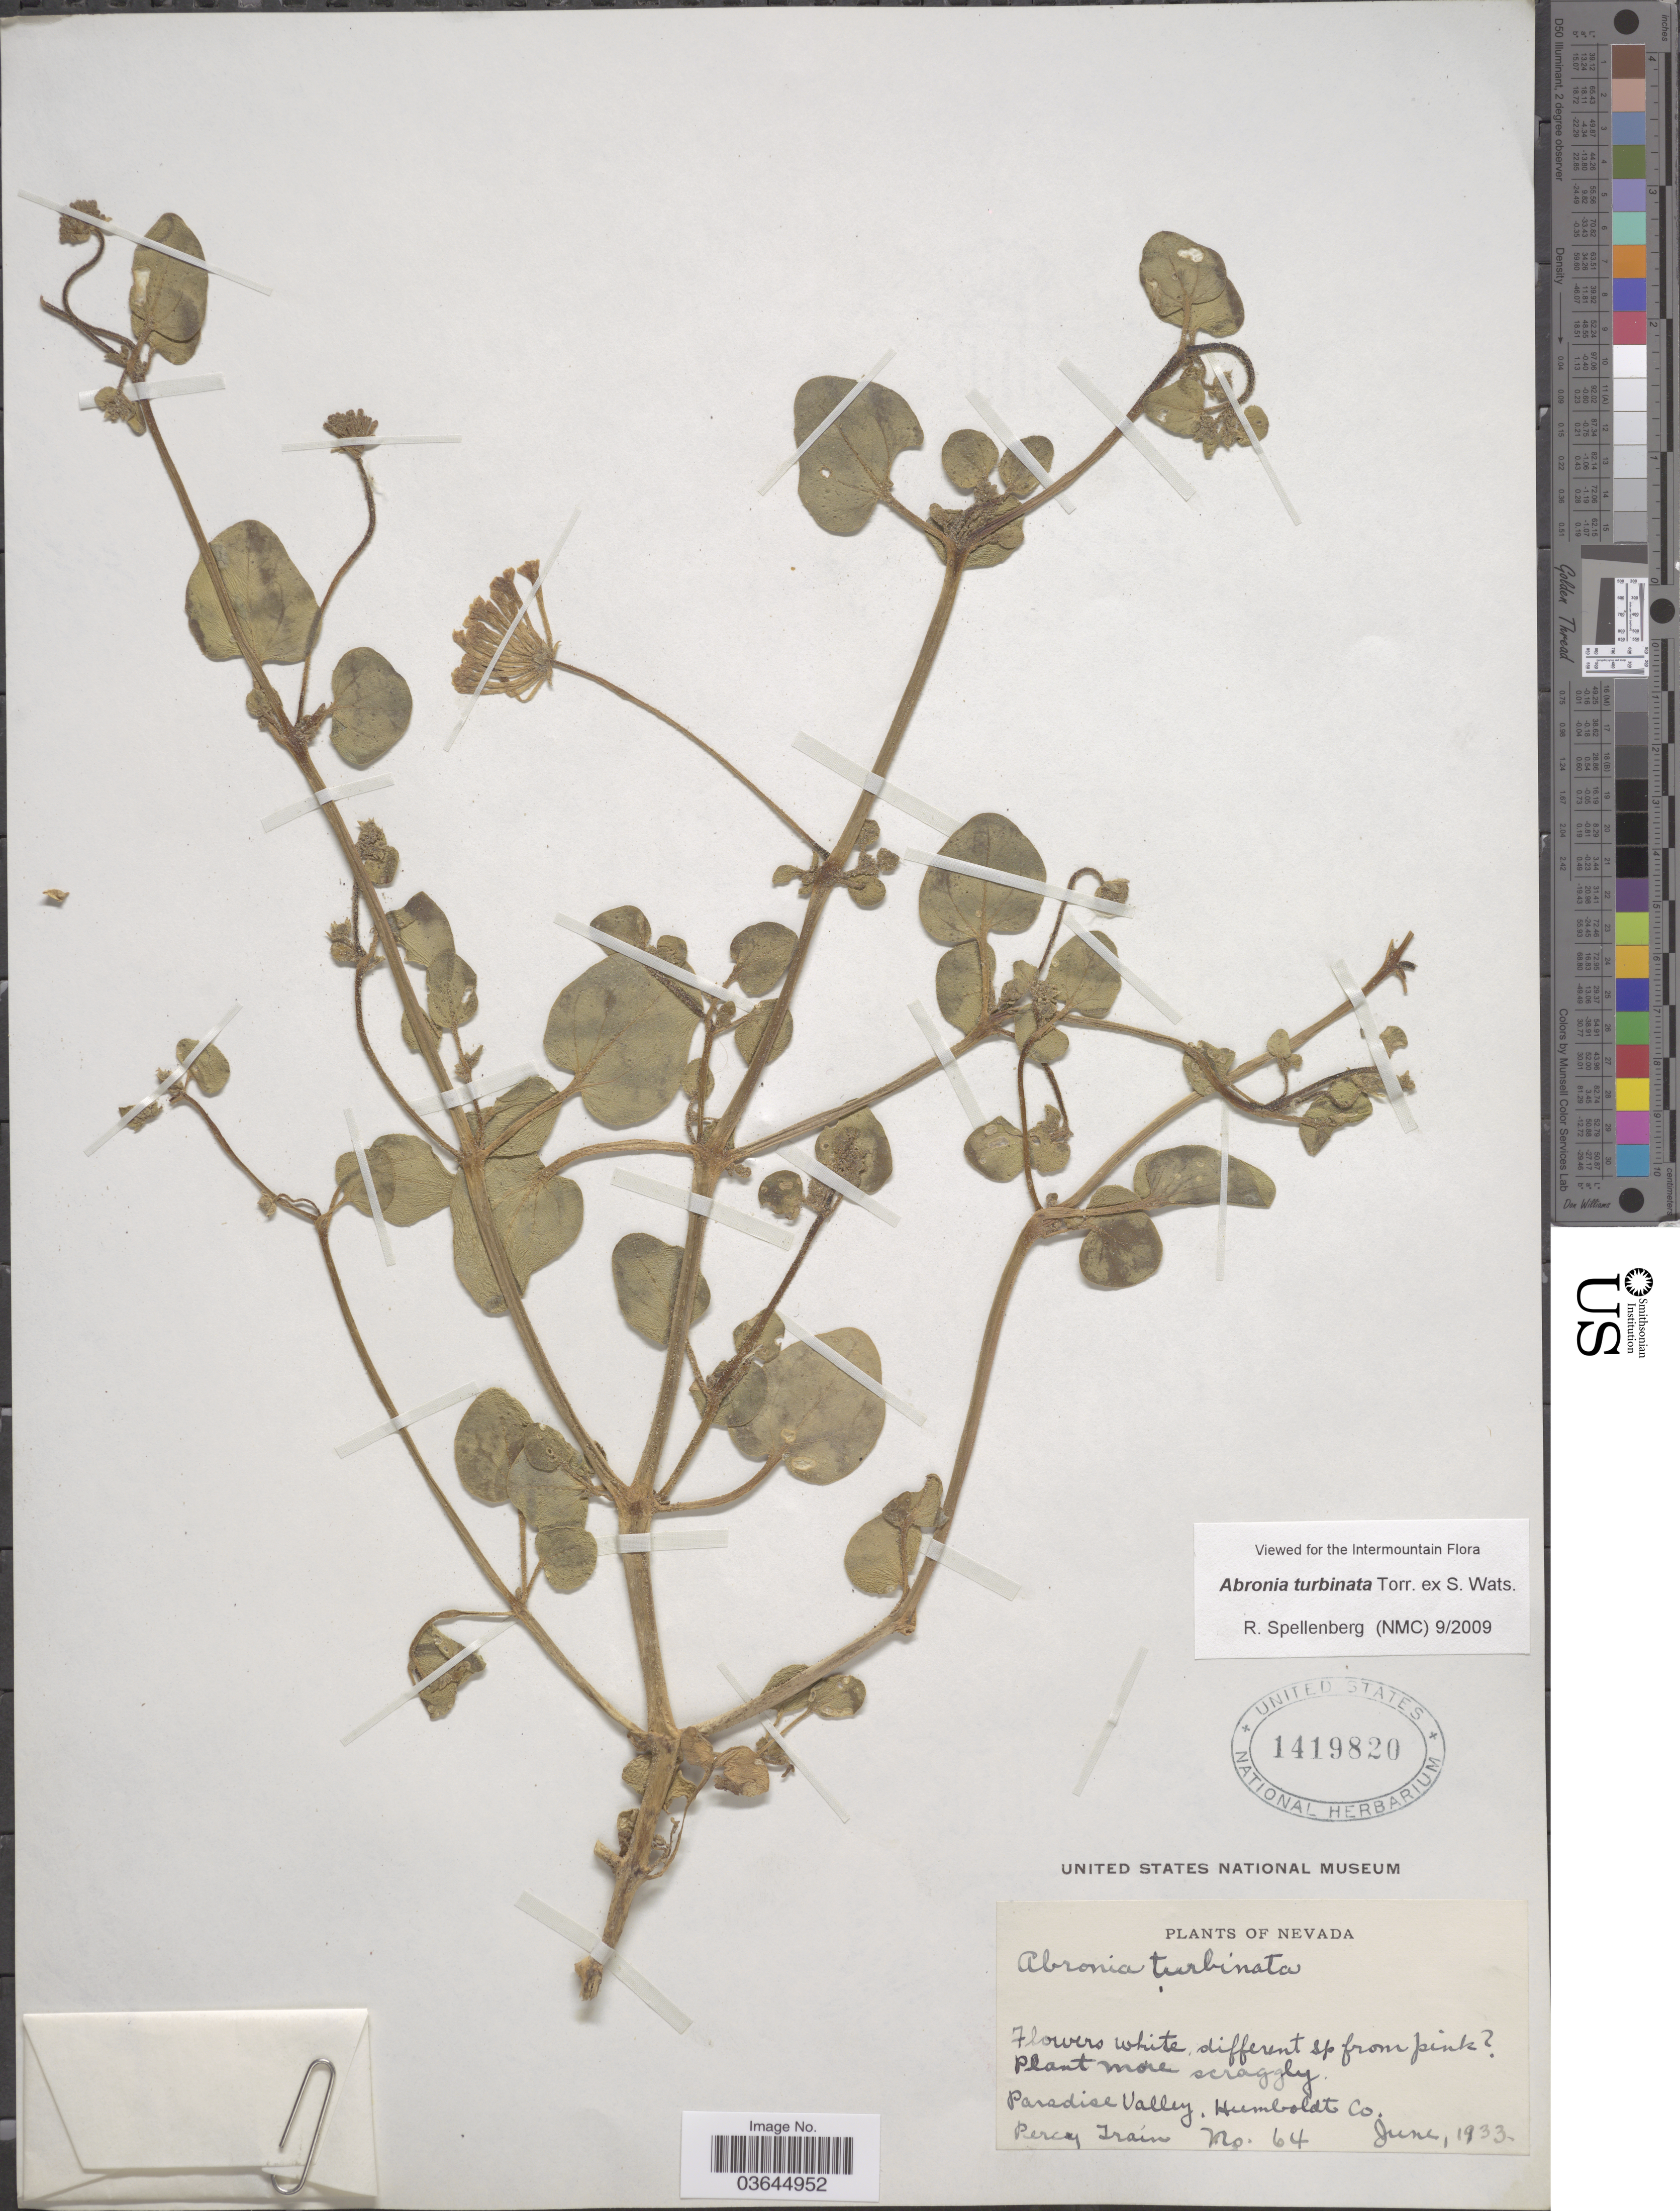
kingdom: Plantae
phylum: Tracheophyta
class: Magnoliopsida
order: Caryophyllales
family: Nyctaginaceae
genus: Abronia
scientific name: Abronia turbinata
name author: Torr. ex S. Watson in C. King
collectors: P. Train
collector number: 64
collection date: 1933-06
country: United States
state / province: Nevada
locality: Paradise Valley. Humboldt Co.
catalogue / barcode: US 1419820